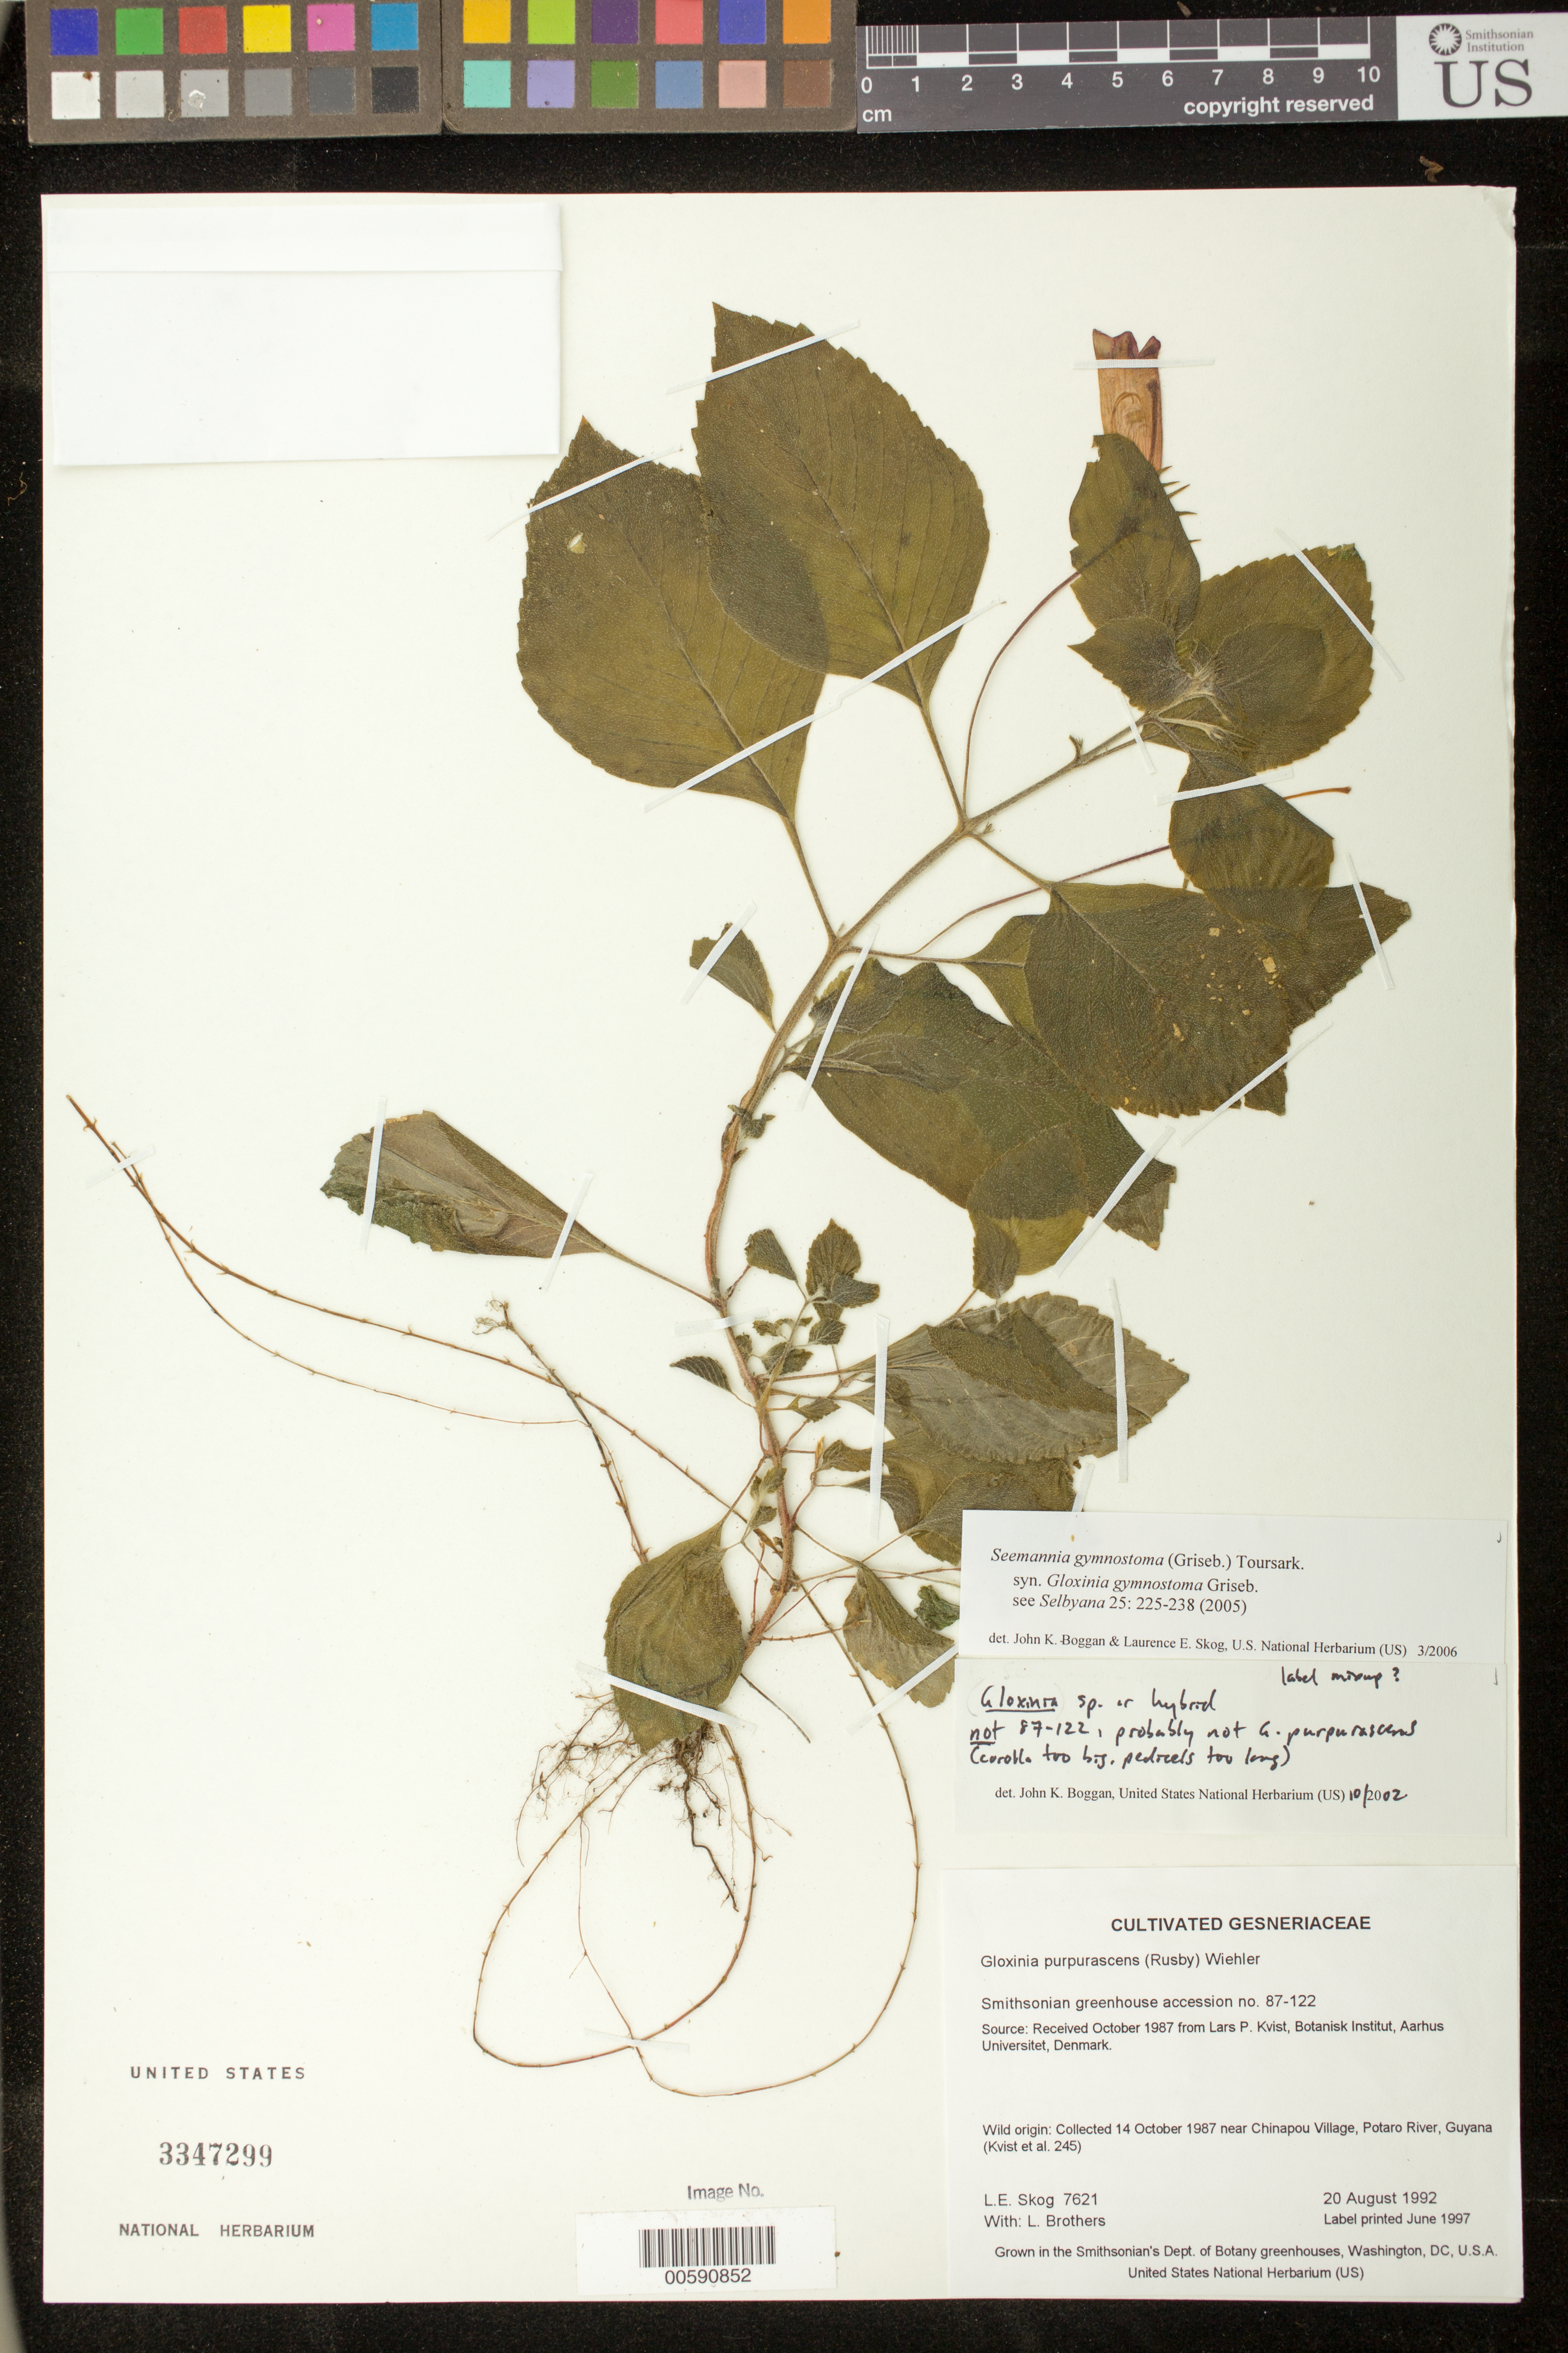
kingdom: Plantae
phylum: Tracheophyta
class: Magnoliopsida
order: Lamiales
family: Gesneriaceae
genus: Seemannia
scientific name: Seemannia gymnostoma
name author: (Griseb.) Toursark.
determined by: Boggan, J. K.; Skog, L. E.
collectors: L. E. Skog & L. Brothers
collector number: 7621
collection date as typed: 20 Aug 1992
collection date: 1992-08-20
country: United States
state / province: District of Columbia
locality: Grown in the Smithsonian's Dept. of Botany greenhouses, Washington, DC, U.S.A.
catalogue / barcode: US 3347299